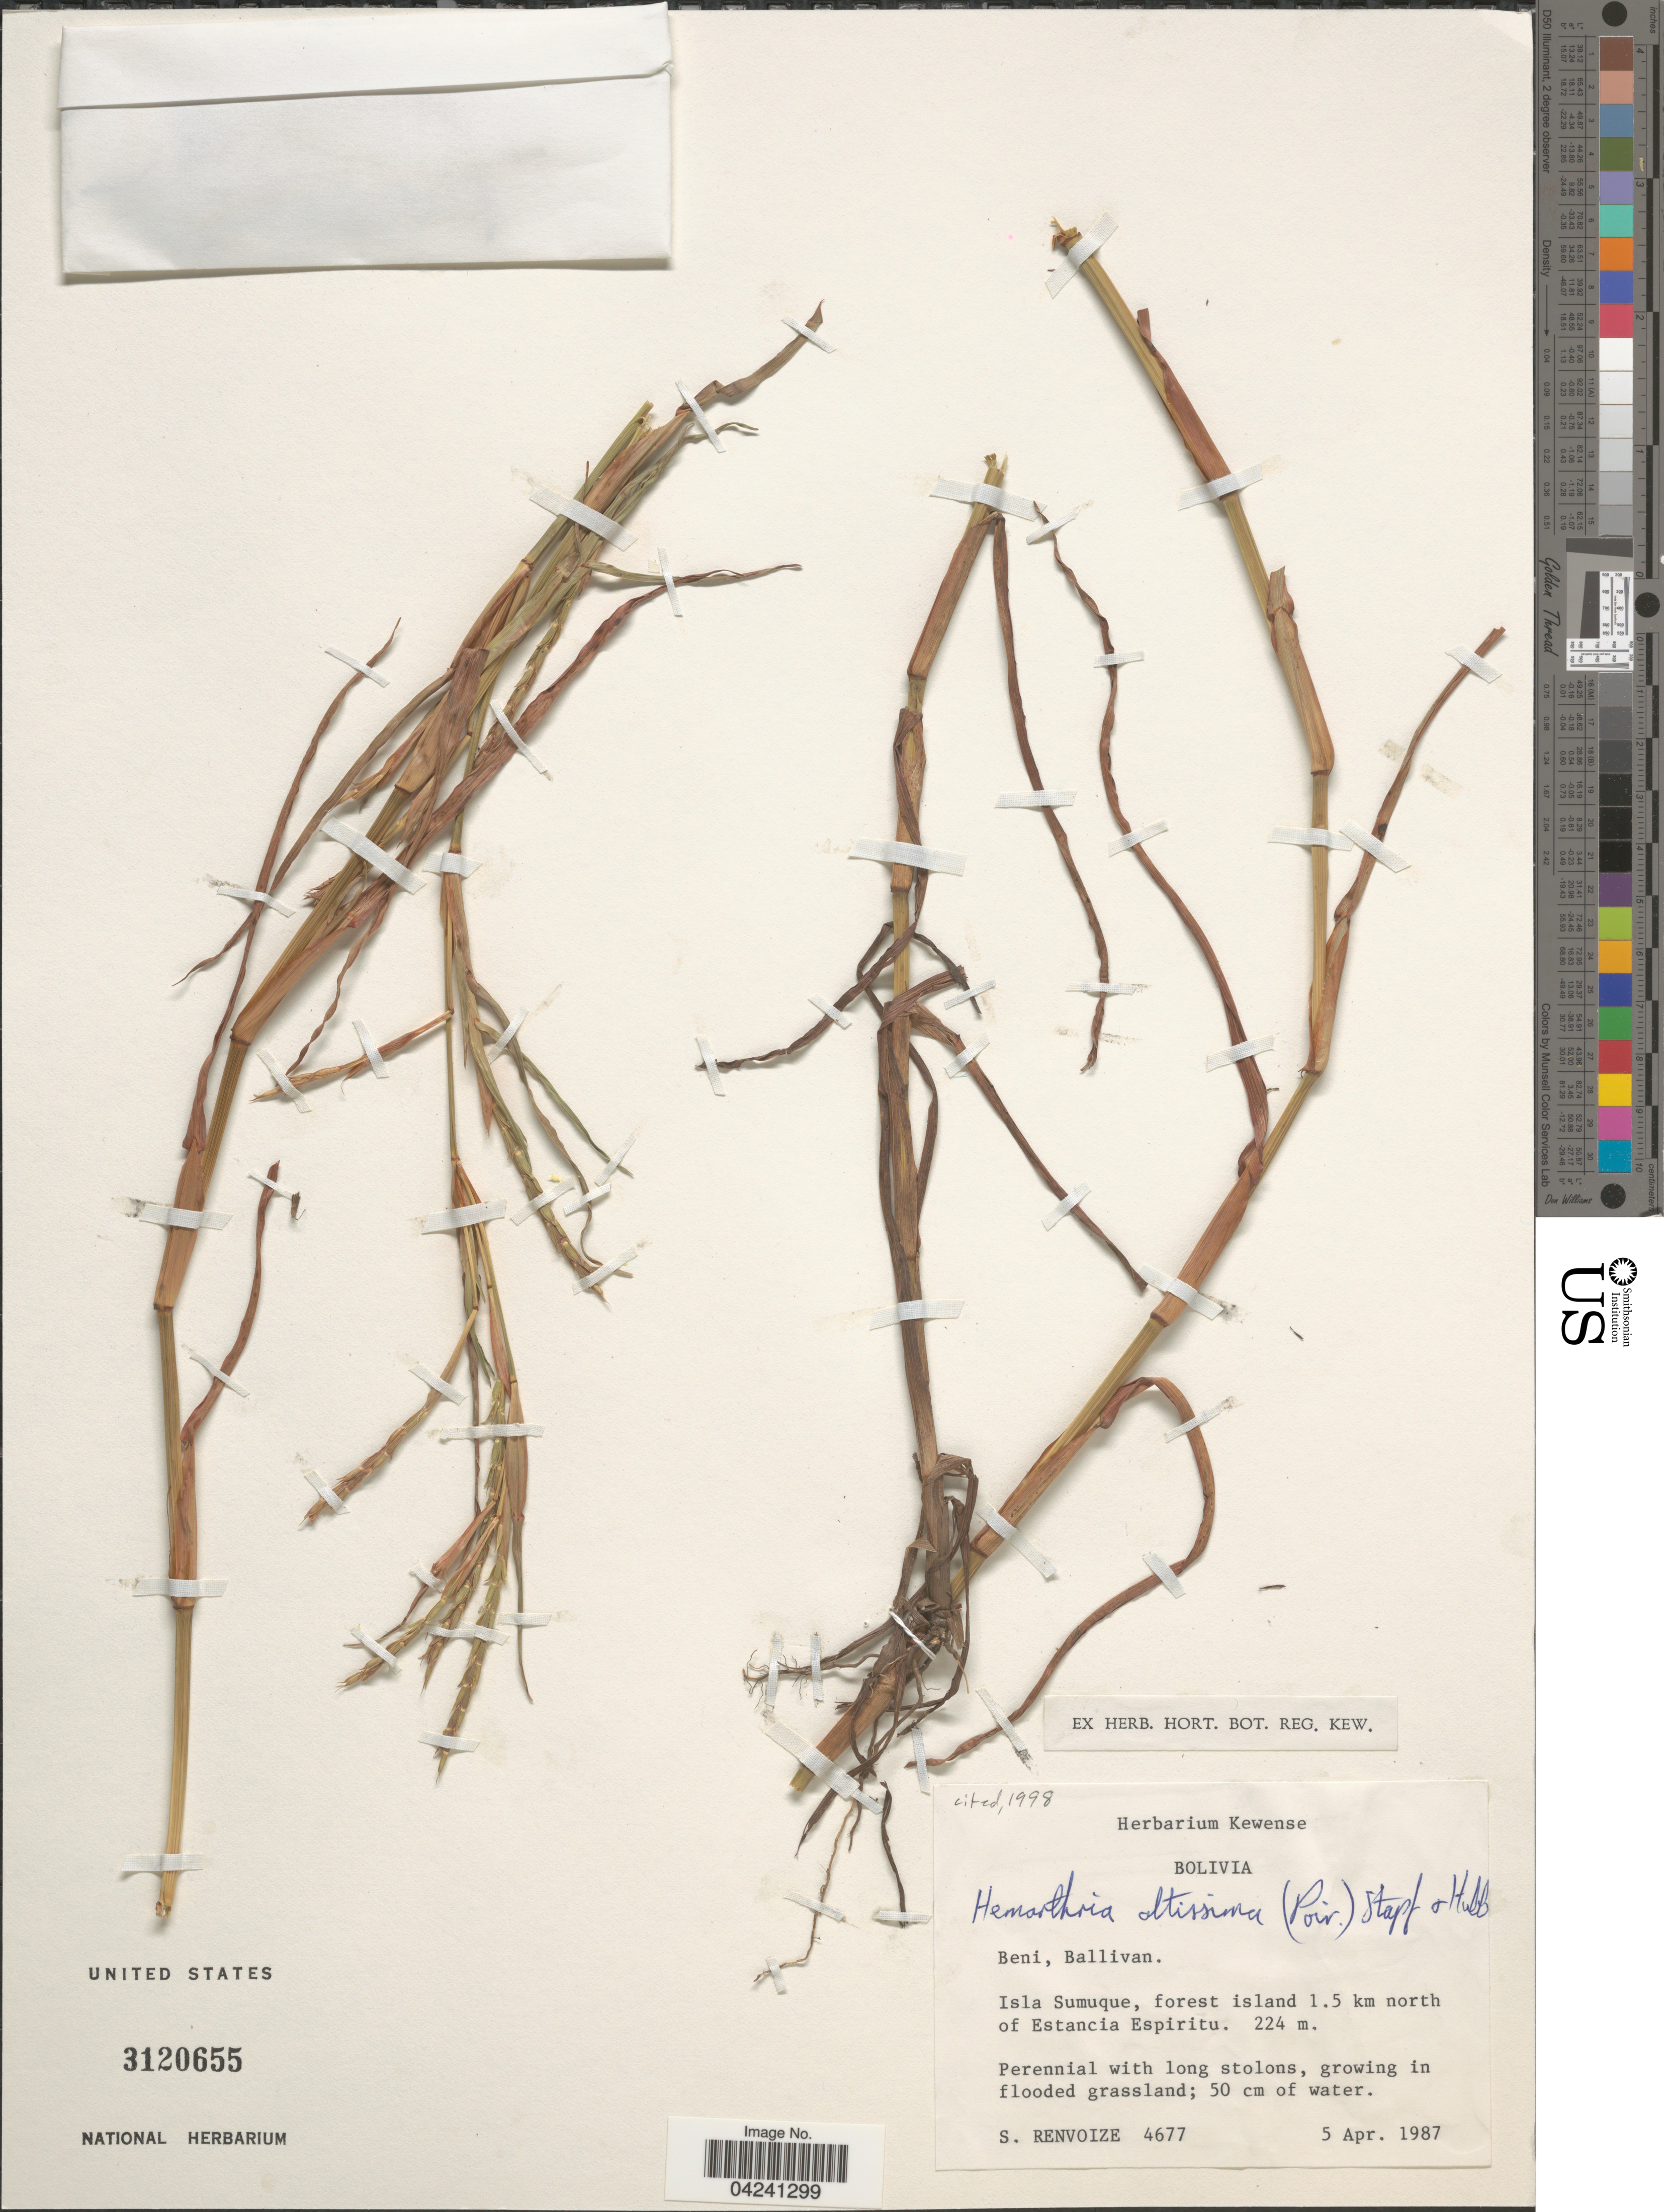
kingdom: Plantae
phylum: Tracheophyta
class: Liliopsida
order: Poales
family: Poaceae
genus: Hemarthria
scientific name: Hemarthria altissima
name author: (Poir.) Stapf & C. E. Hubb.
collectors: S. A. Renvoize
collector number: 4677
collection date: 1987-04-05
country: Bolivia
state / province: Beni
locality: Ballivan. Isla Sumuque, forest island 1.5 km north of Estancia Espiritu.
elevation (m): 224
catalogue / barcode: US 3120655